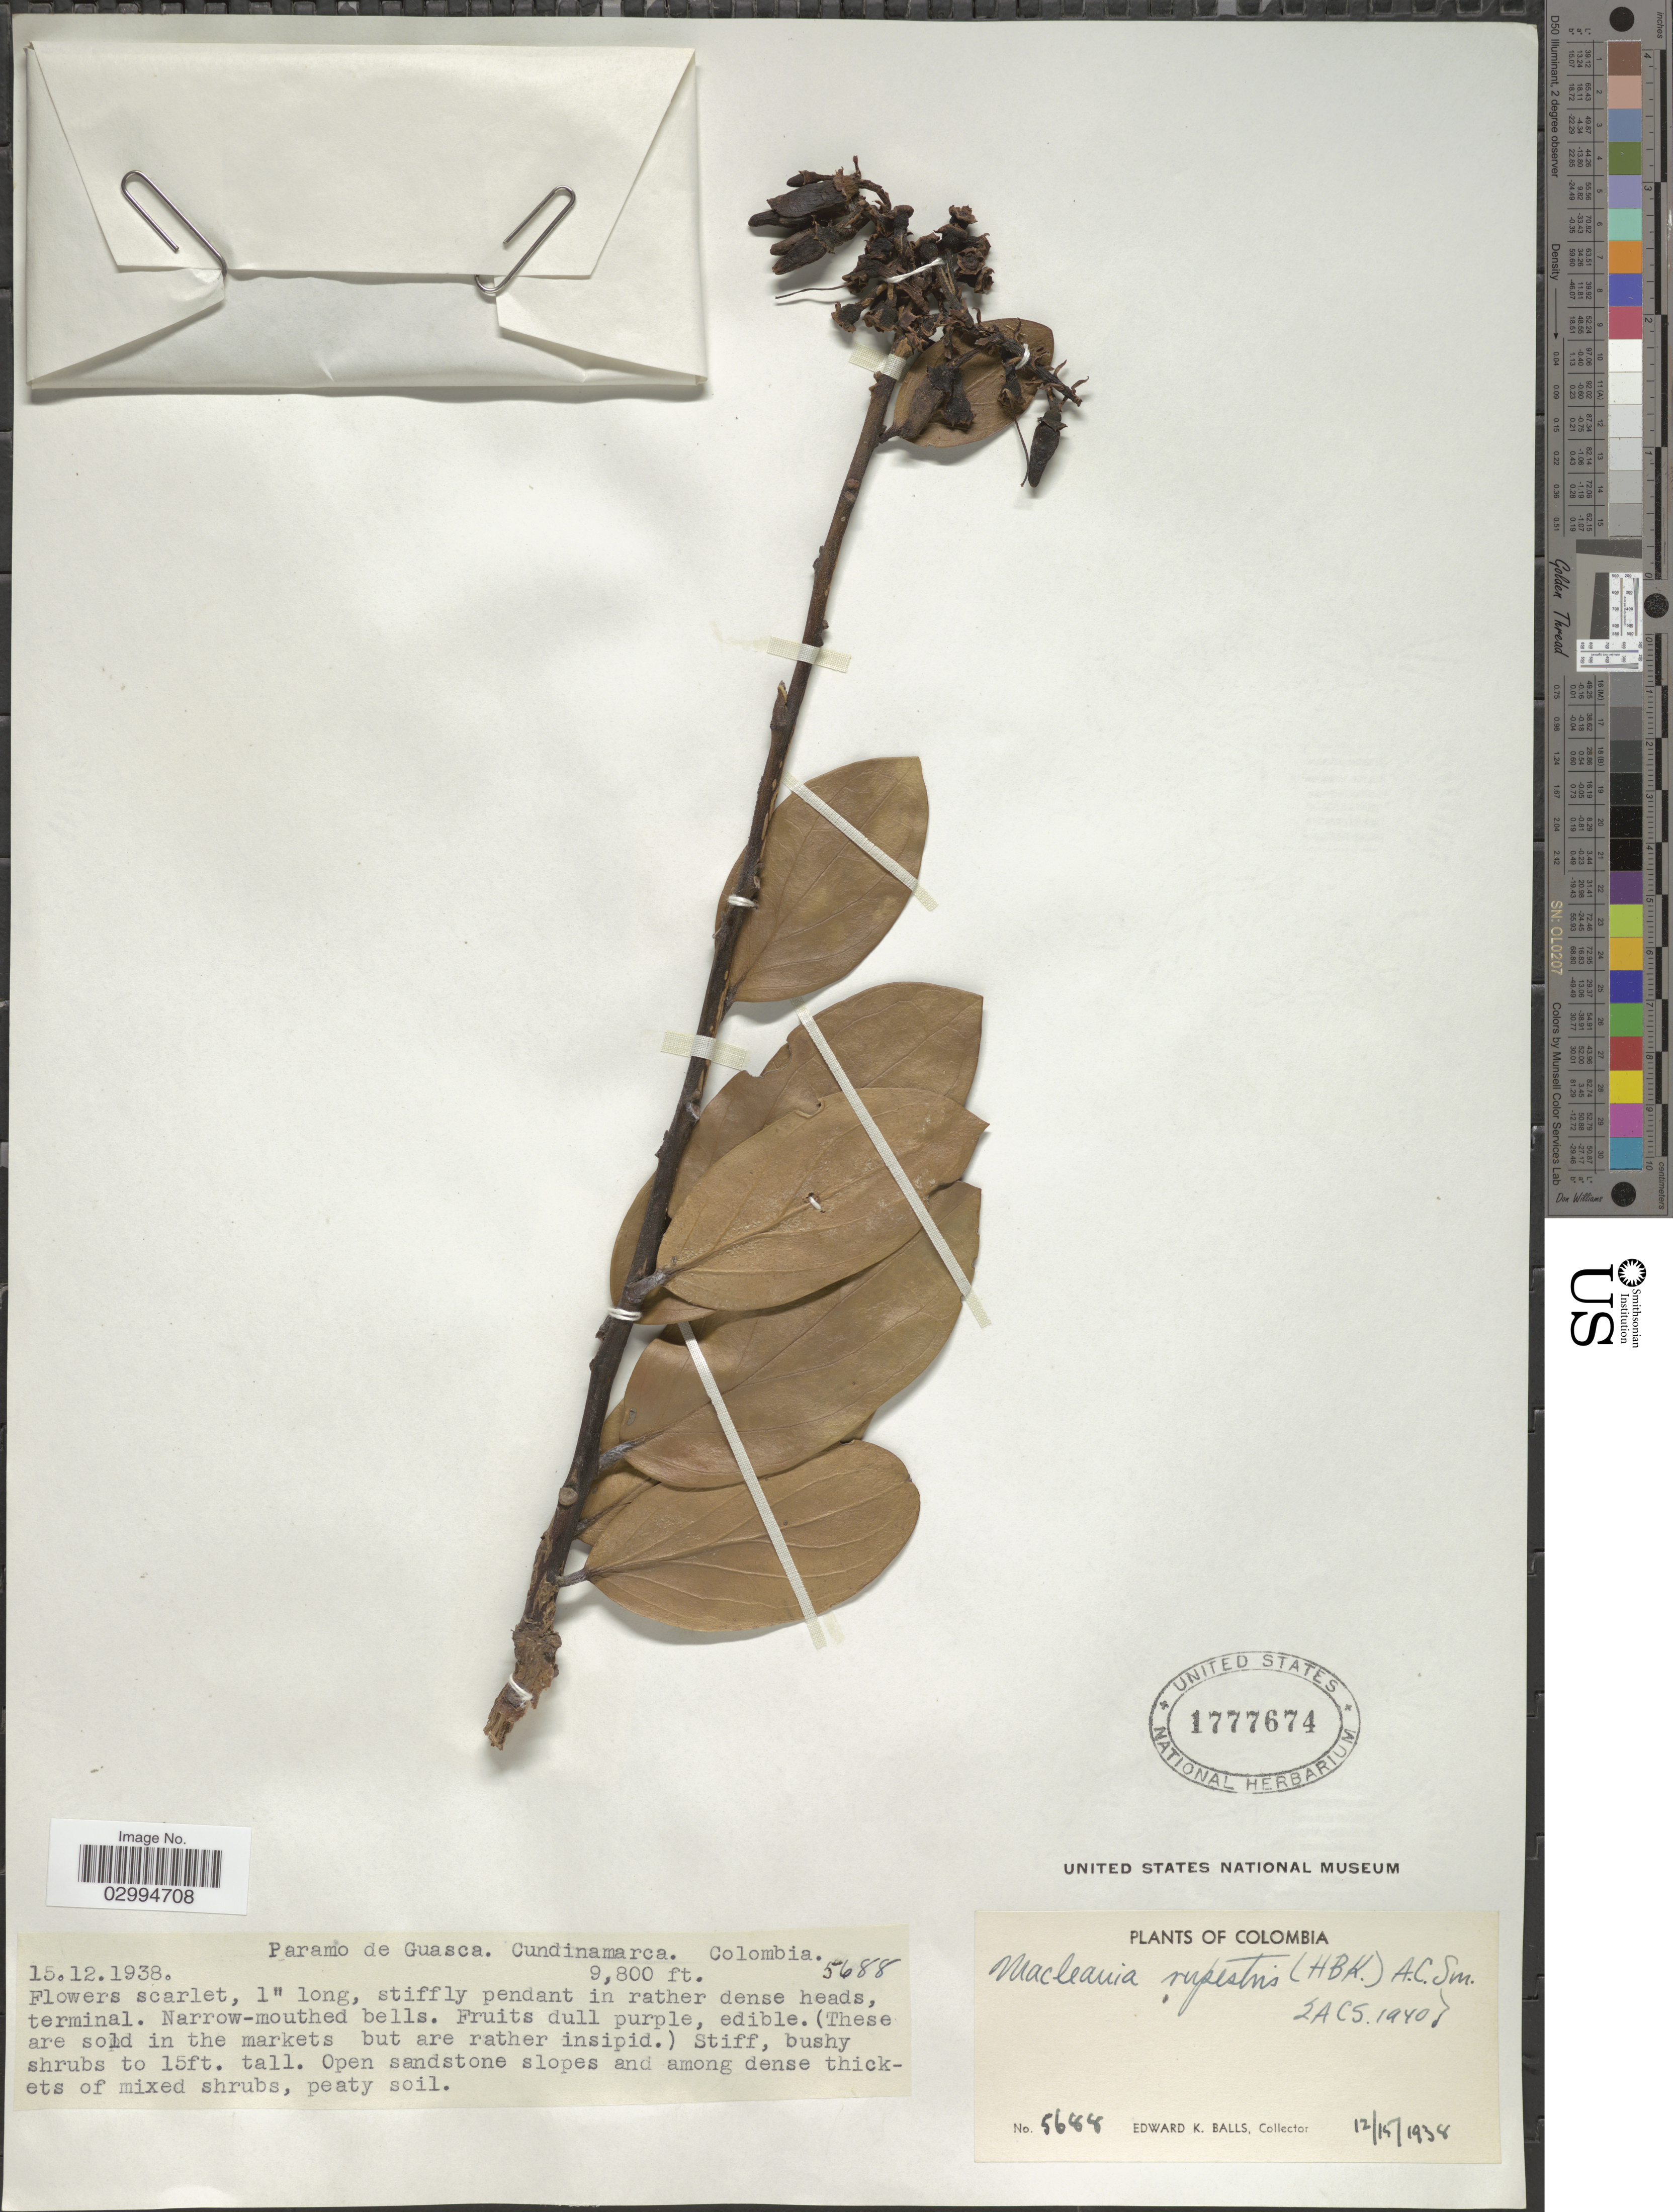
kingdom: Plantae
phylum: Tracheophyta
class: Magnoliopsida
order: Ericales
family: Ericaceae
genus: Macleania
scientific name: Macleania rupestris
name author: (Kunth) A.C. Sm.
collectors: E. K. Balls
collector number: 5688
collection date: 1938-12-15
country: Colombia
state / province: Cundinamarca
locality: Paramo de Guasca.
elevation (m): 2987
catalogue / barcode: US 1777674